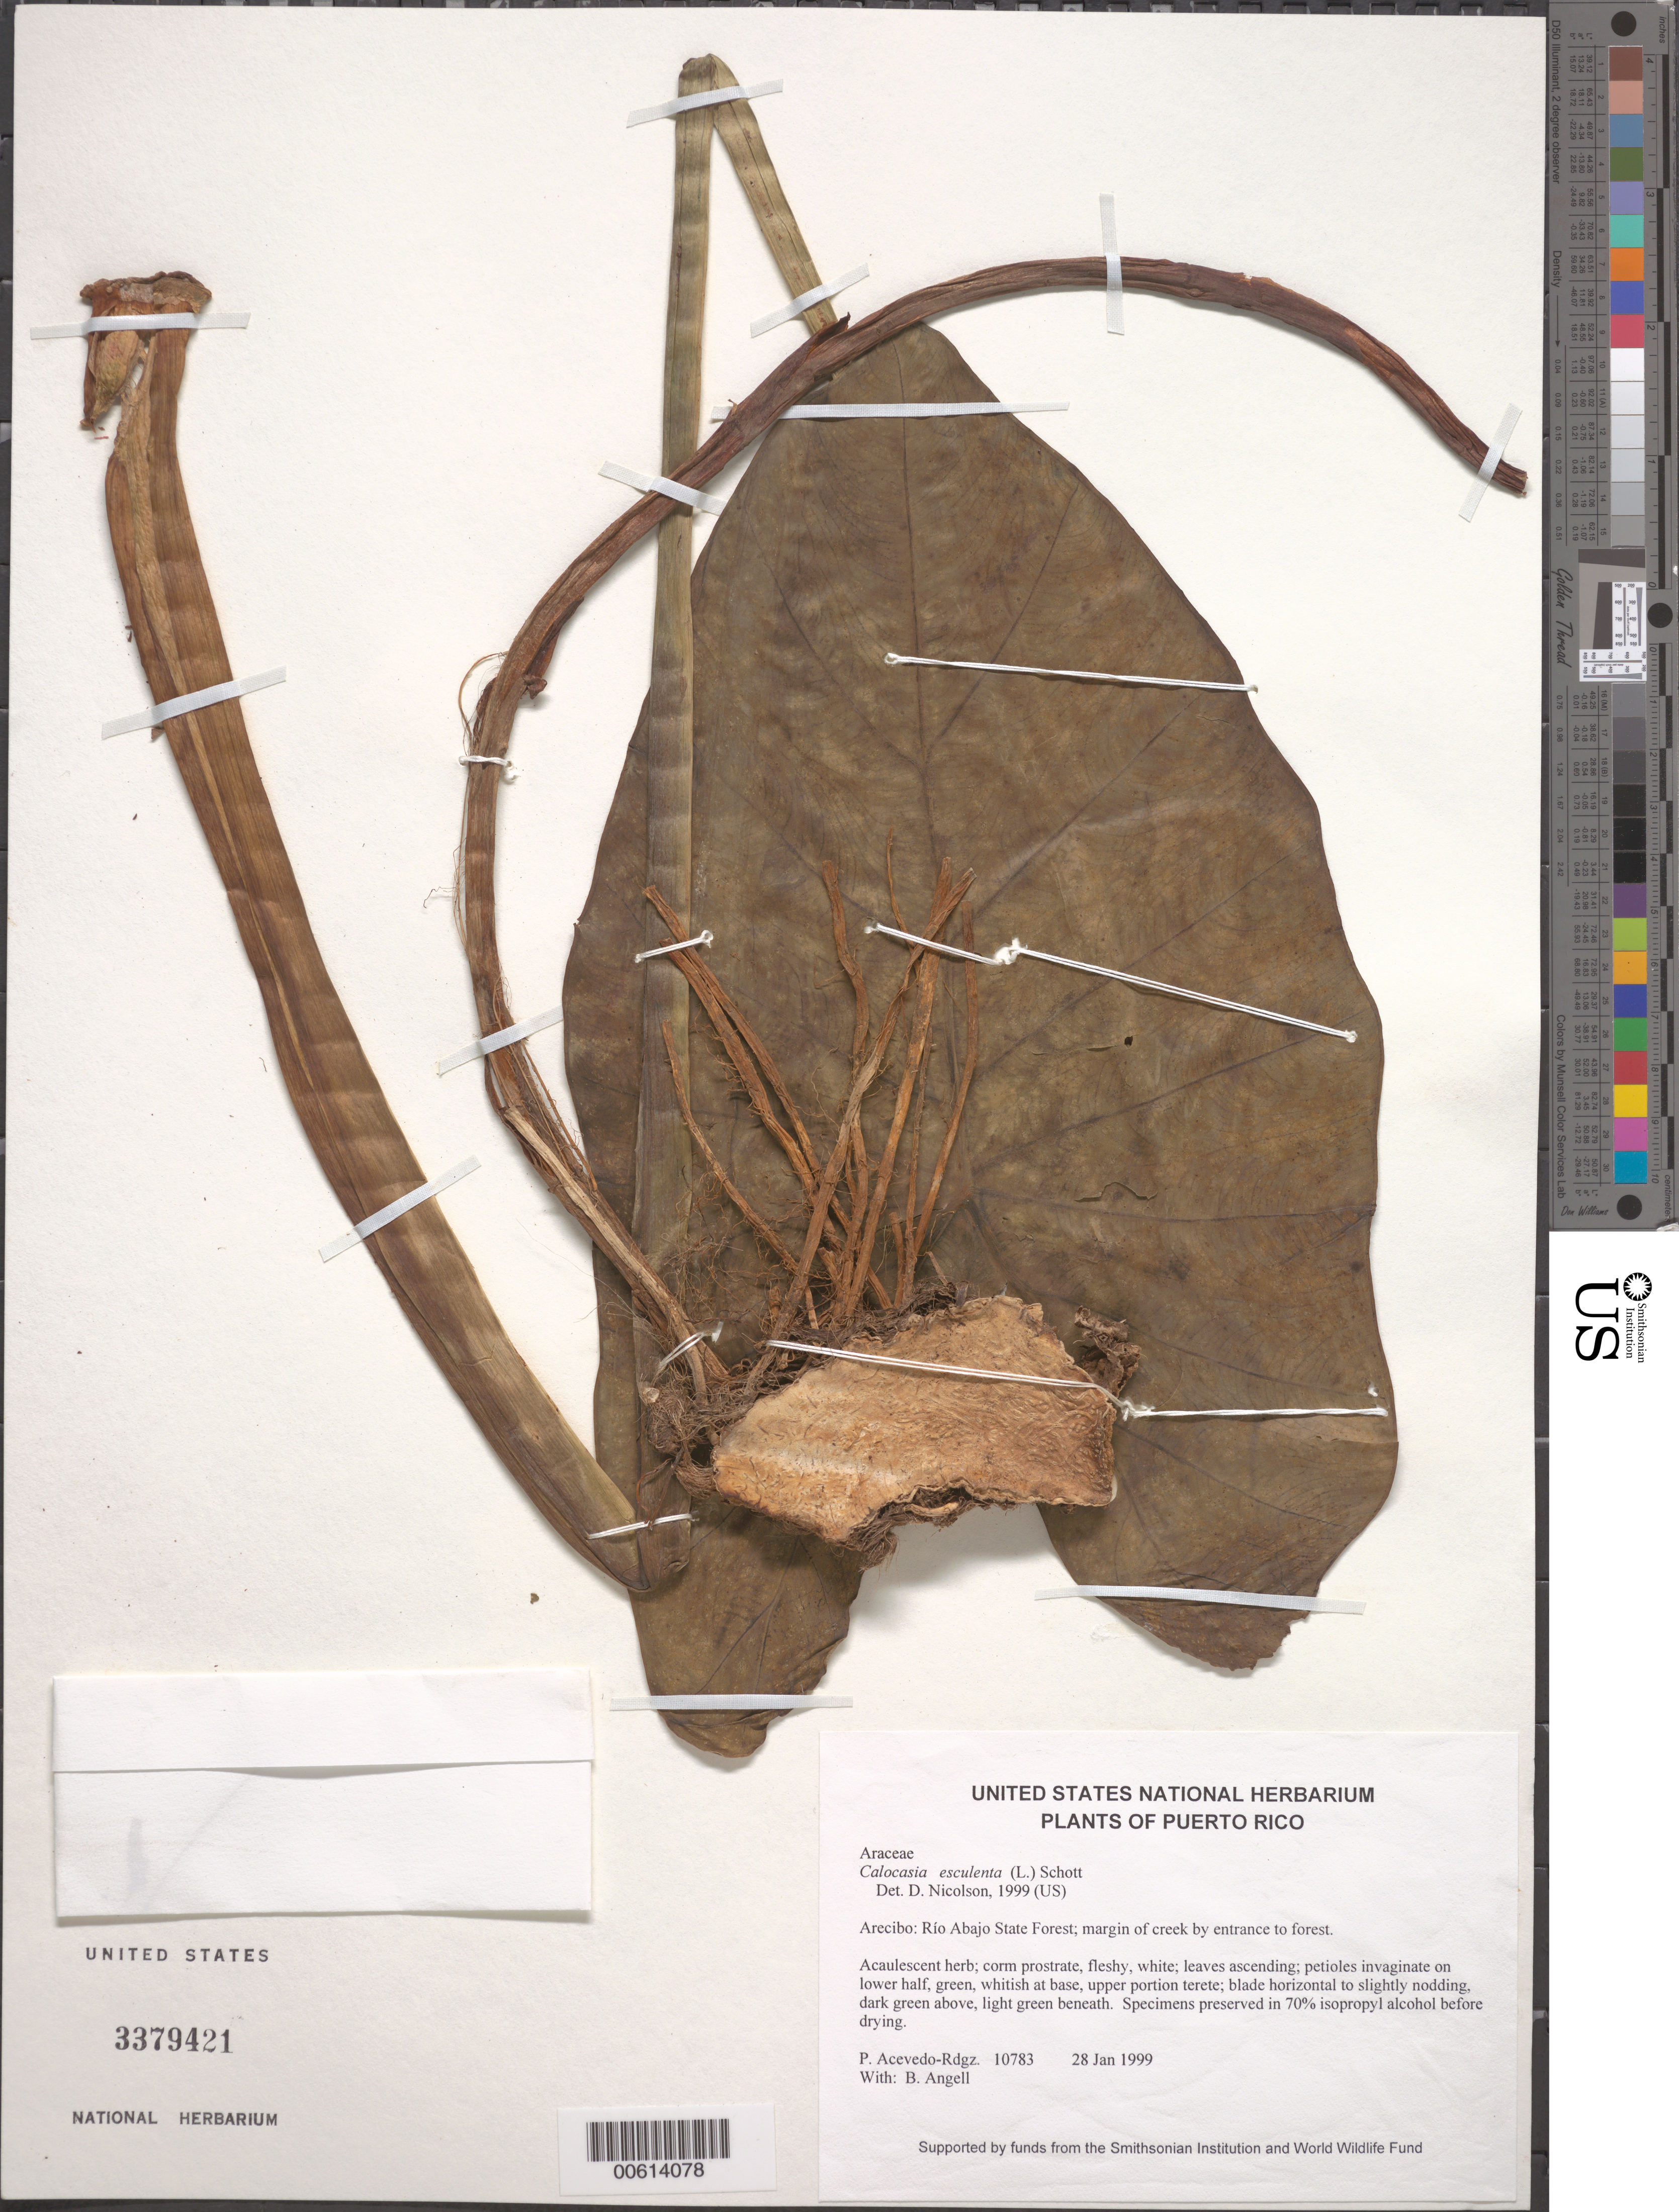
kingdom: Plantae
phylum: Tracheophyta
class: Liliopsida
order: Alismatales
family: Araceae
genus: Colocasia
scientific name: Colocasia esculenta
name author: (L.) Schott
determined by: Nicolson, Dan H.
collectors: P. Acevedo-Rodr. & Bobbi Angell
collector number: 10783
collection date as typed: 28 Jan 1999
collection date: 1999-01-28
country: Puerto Rico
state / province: Arecibo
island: Puerto Rico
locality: Arecibo; Río Abajo State Forest; margin of creek by entrance to forest.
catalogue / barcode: US 3379421